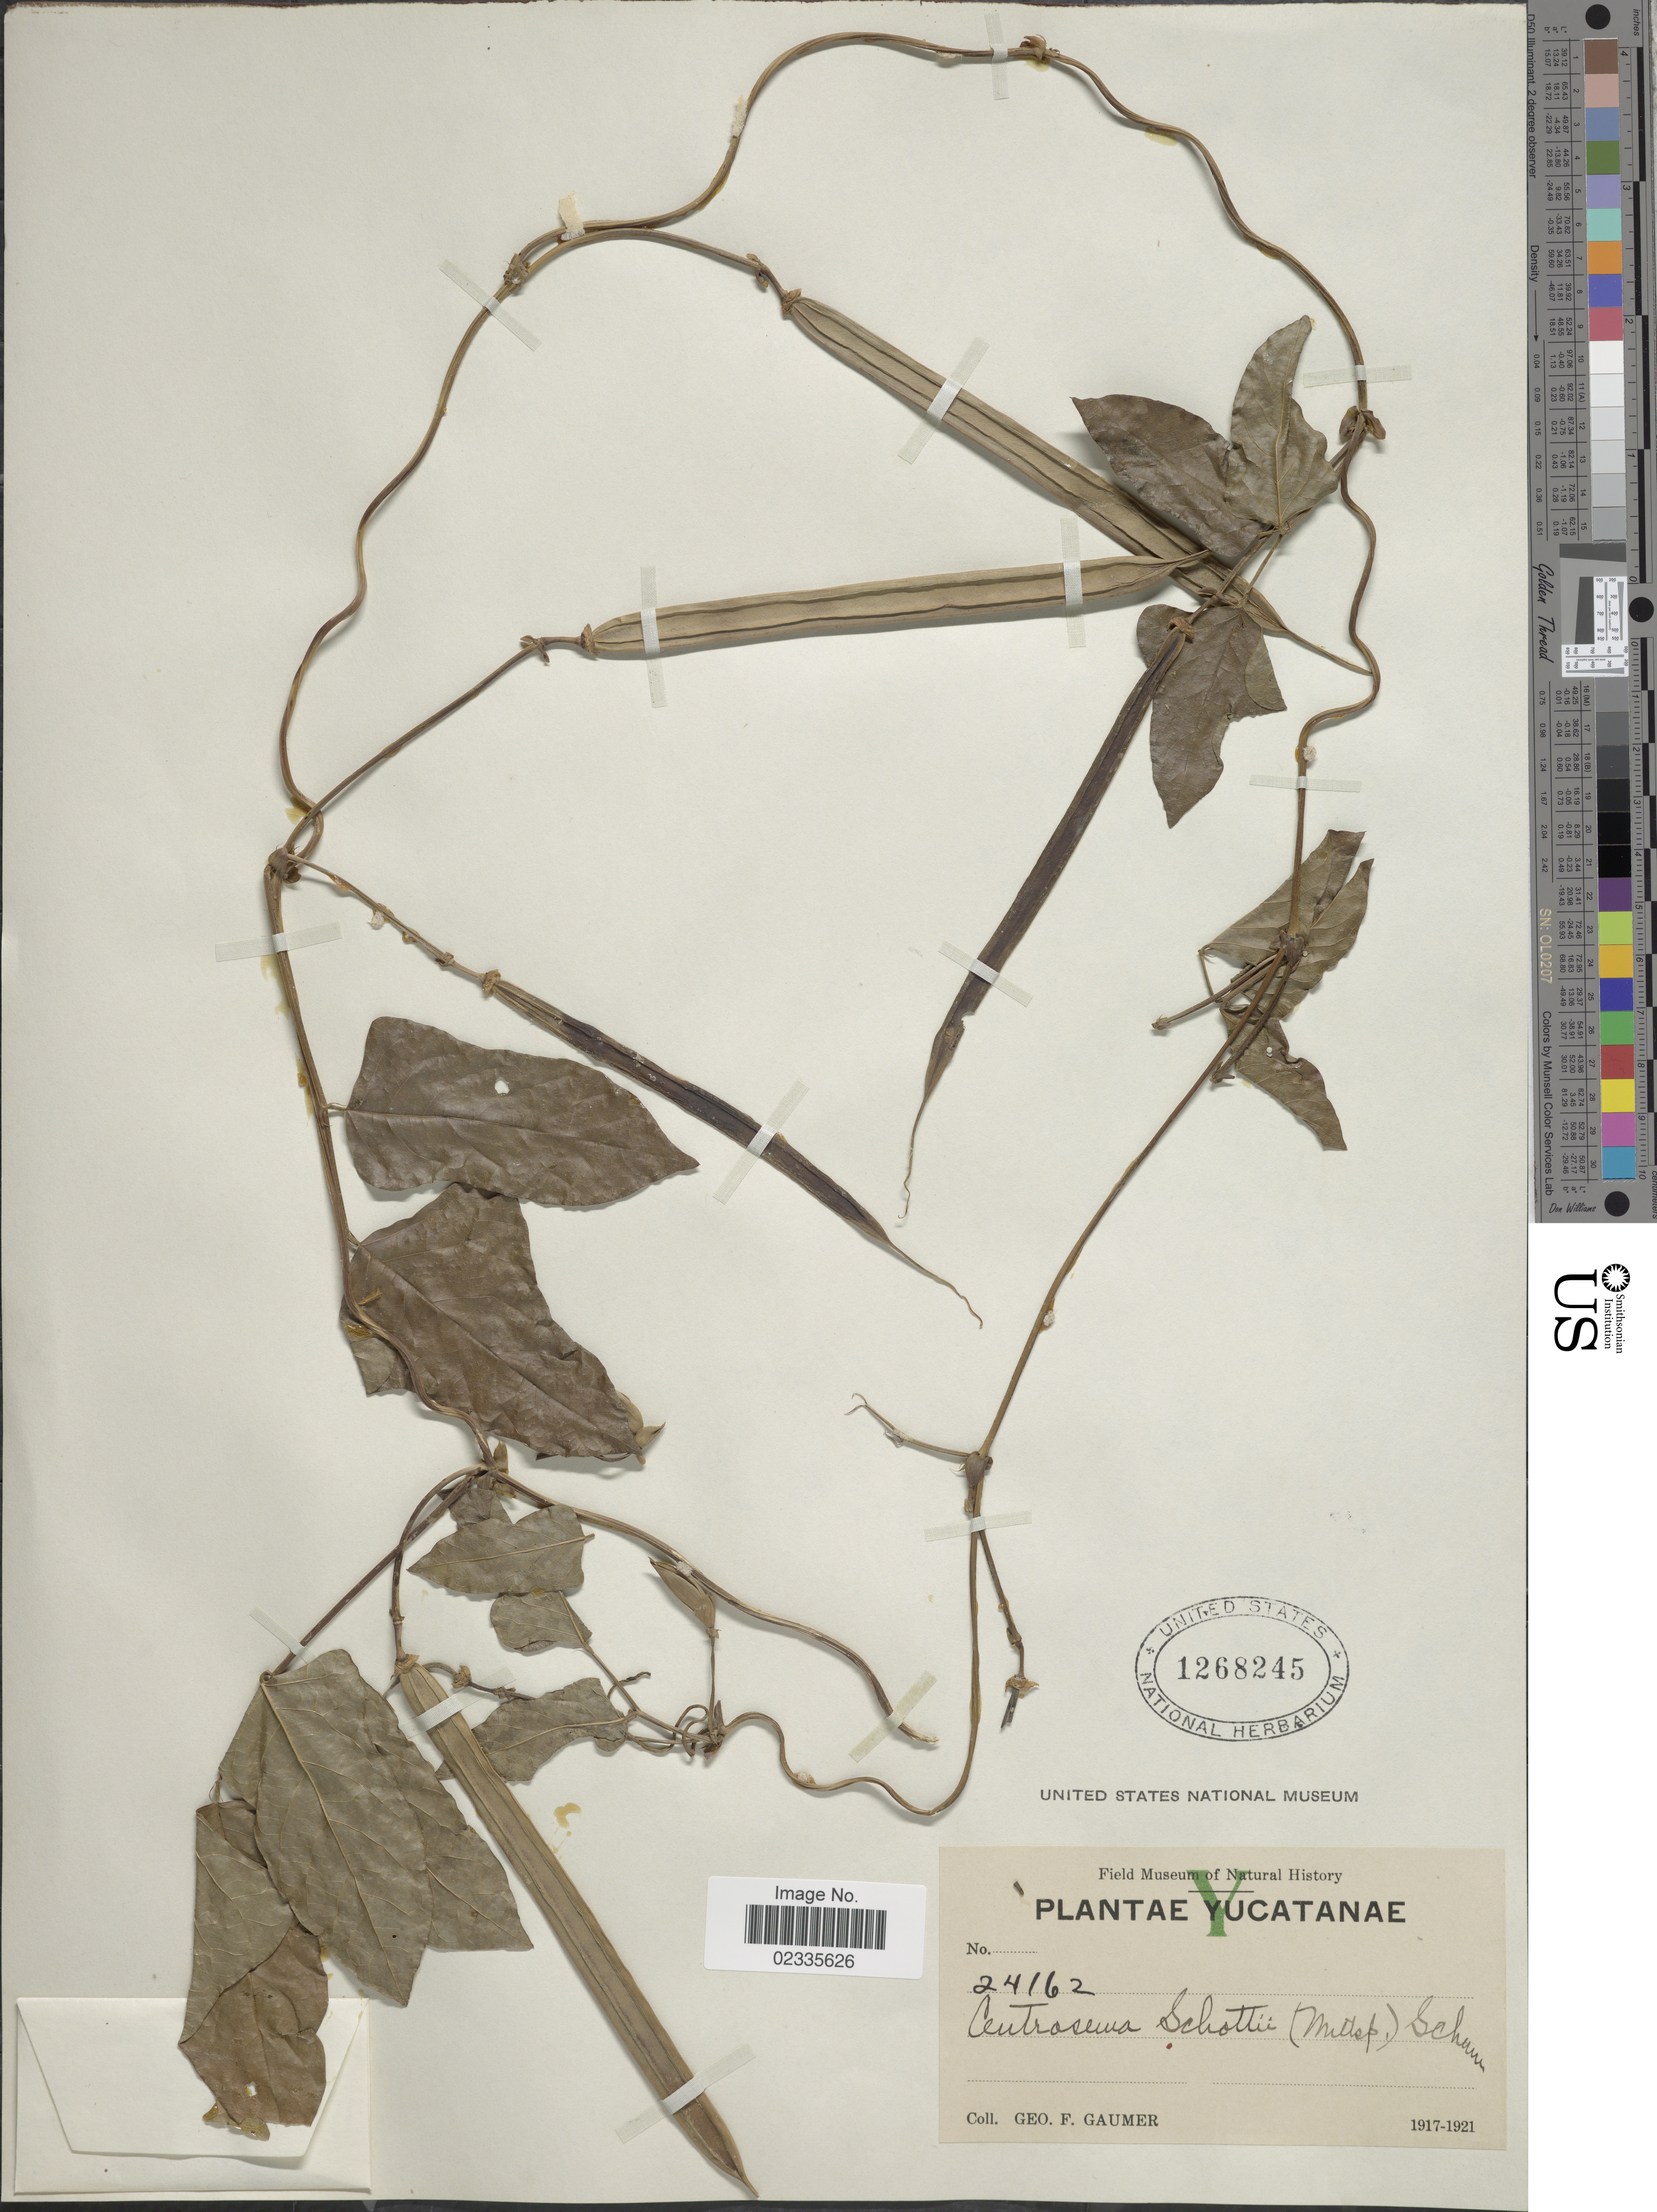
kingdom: Plantae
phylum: Tracheophyta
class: Magnoliopsida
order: Fabales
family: Fabaceae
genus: Centrosema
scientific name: Centrosema schottii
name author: (Millsp.) K. Schum.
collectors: G. F. Gaumer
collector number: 24162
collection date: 1917/1921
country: Mexico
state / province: Yucatán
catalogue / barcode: US 1268245